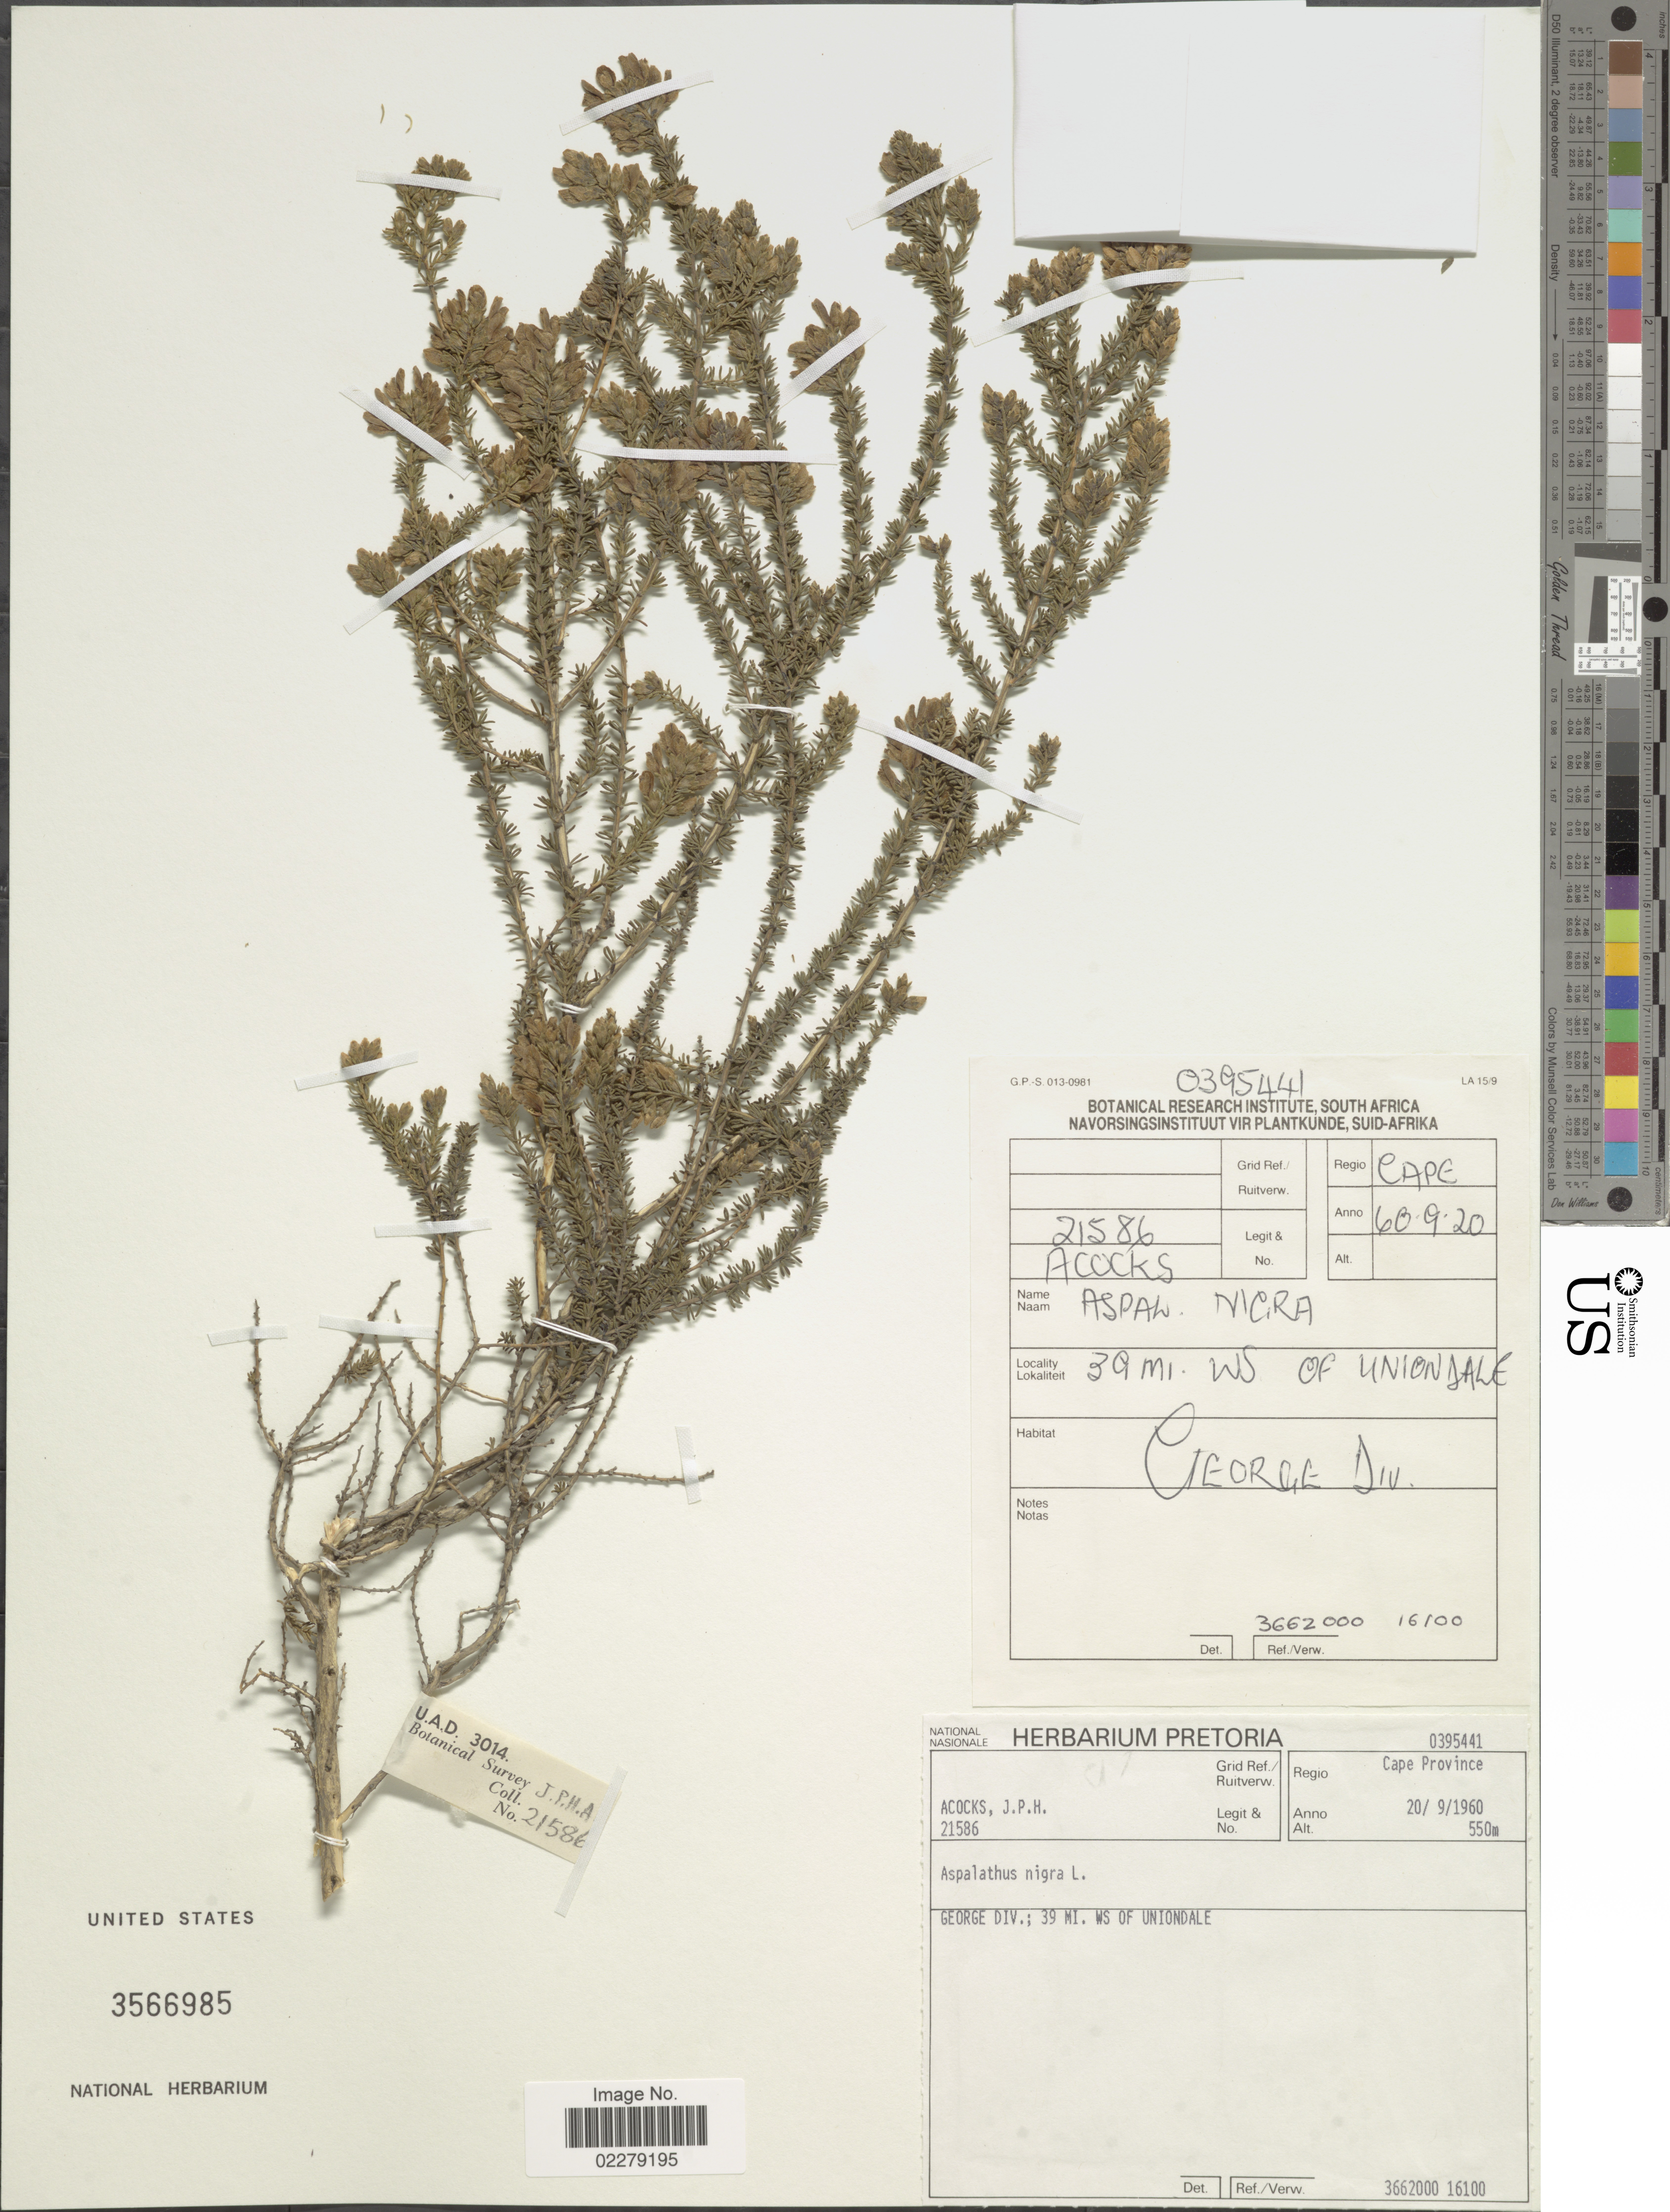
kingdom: Plantae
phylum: Tracheophyta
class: Magnoliopsida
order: Fabales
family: Fabaceae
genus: Aspalathus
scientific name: Aspalathus nigra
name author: L.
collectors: J. P. Acocks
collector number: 21586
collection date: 1960-09-20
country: South Africa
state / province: Western Cape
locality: George Div.; 39 mi WS of Uniondale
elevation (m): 550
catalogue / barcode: US 2566985